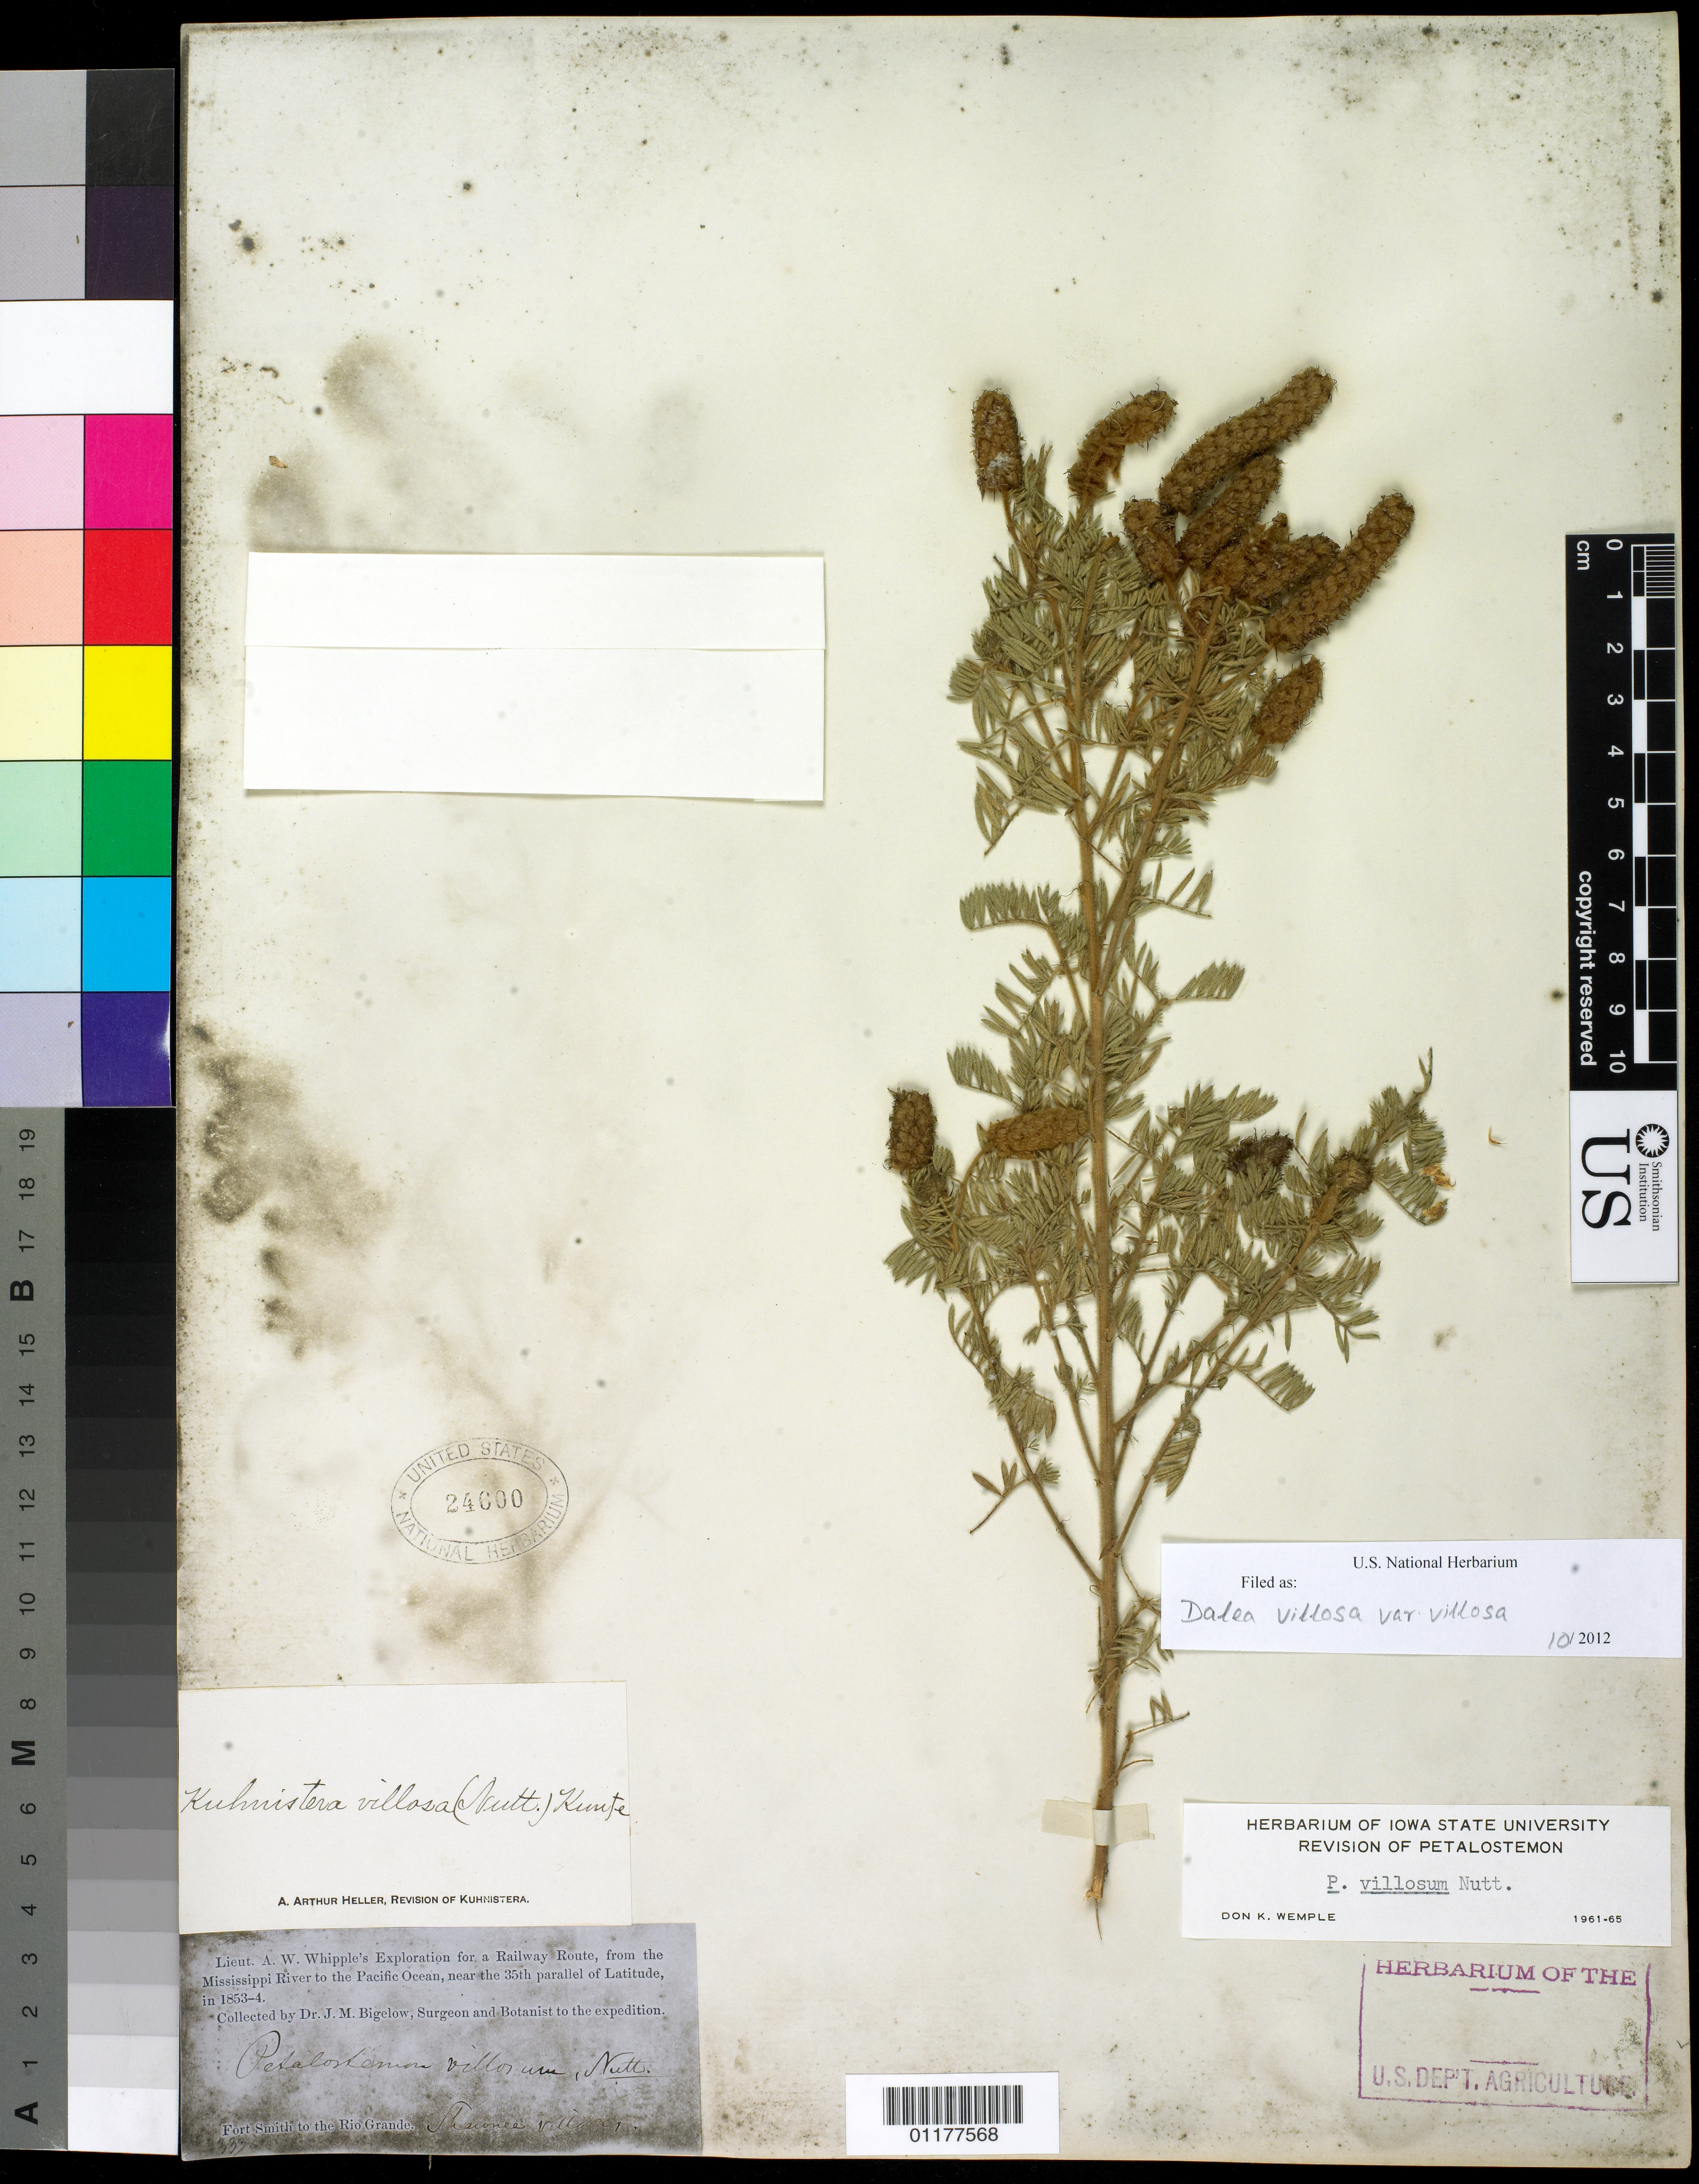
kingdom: Plantae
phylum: Tracheophyta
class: Magnoliopsida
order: Fabales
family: Fabaceae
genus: Dalea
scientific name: Dalea villosa var. villosa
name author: (Nutt.) Spreng.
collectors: J. M. Bigelow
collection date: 1853/1854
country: United States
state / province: Oklahoma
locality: Fort Smith to the Rio Grande. Shawnee Village.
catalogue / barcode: US 24600